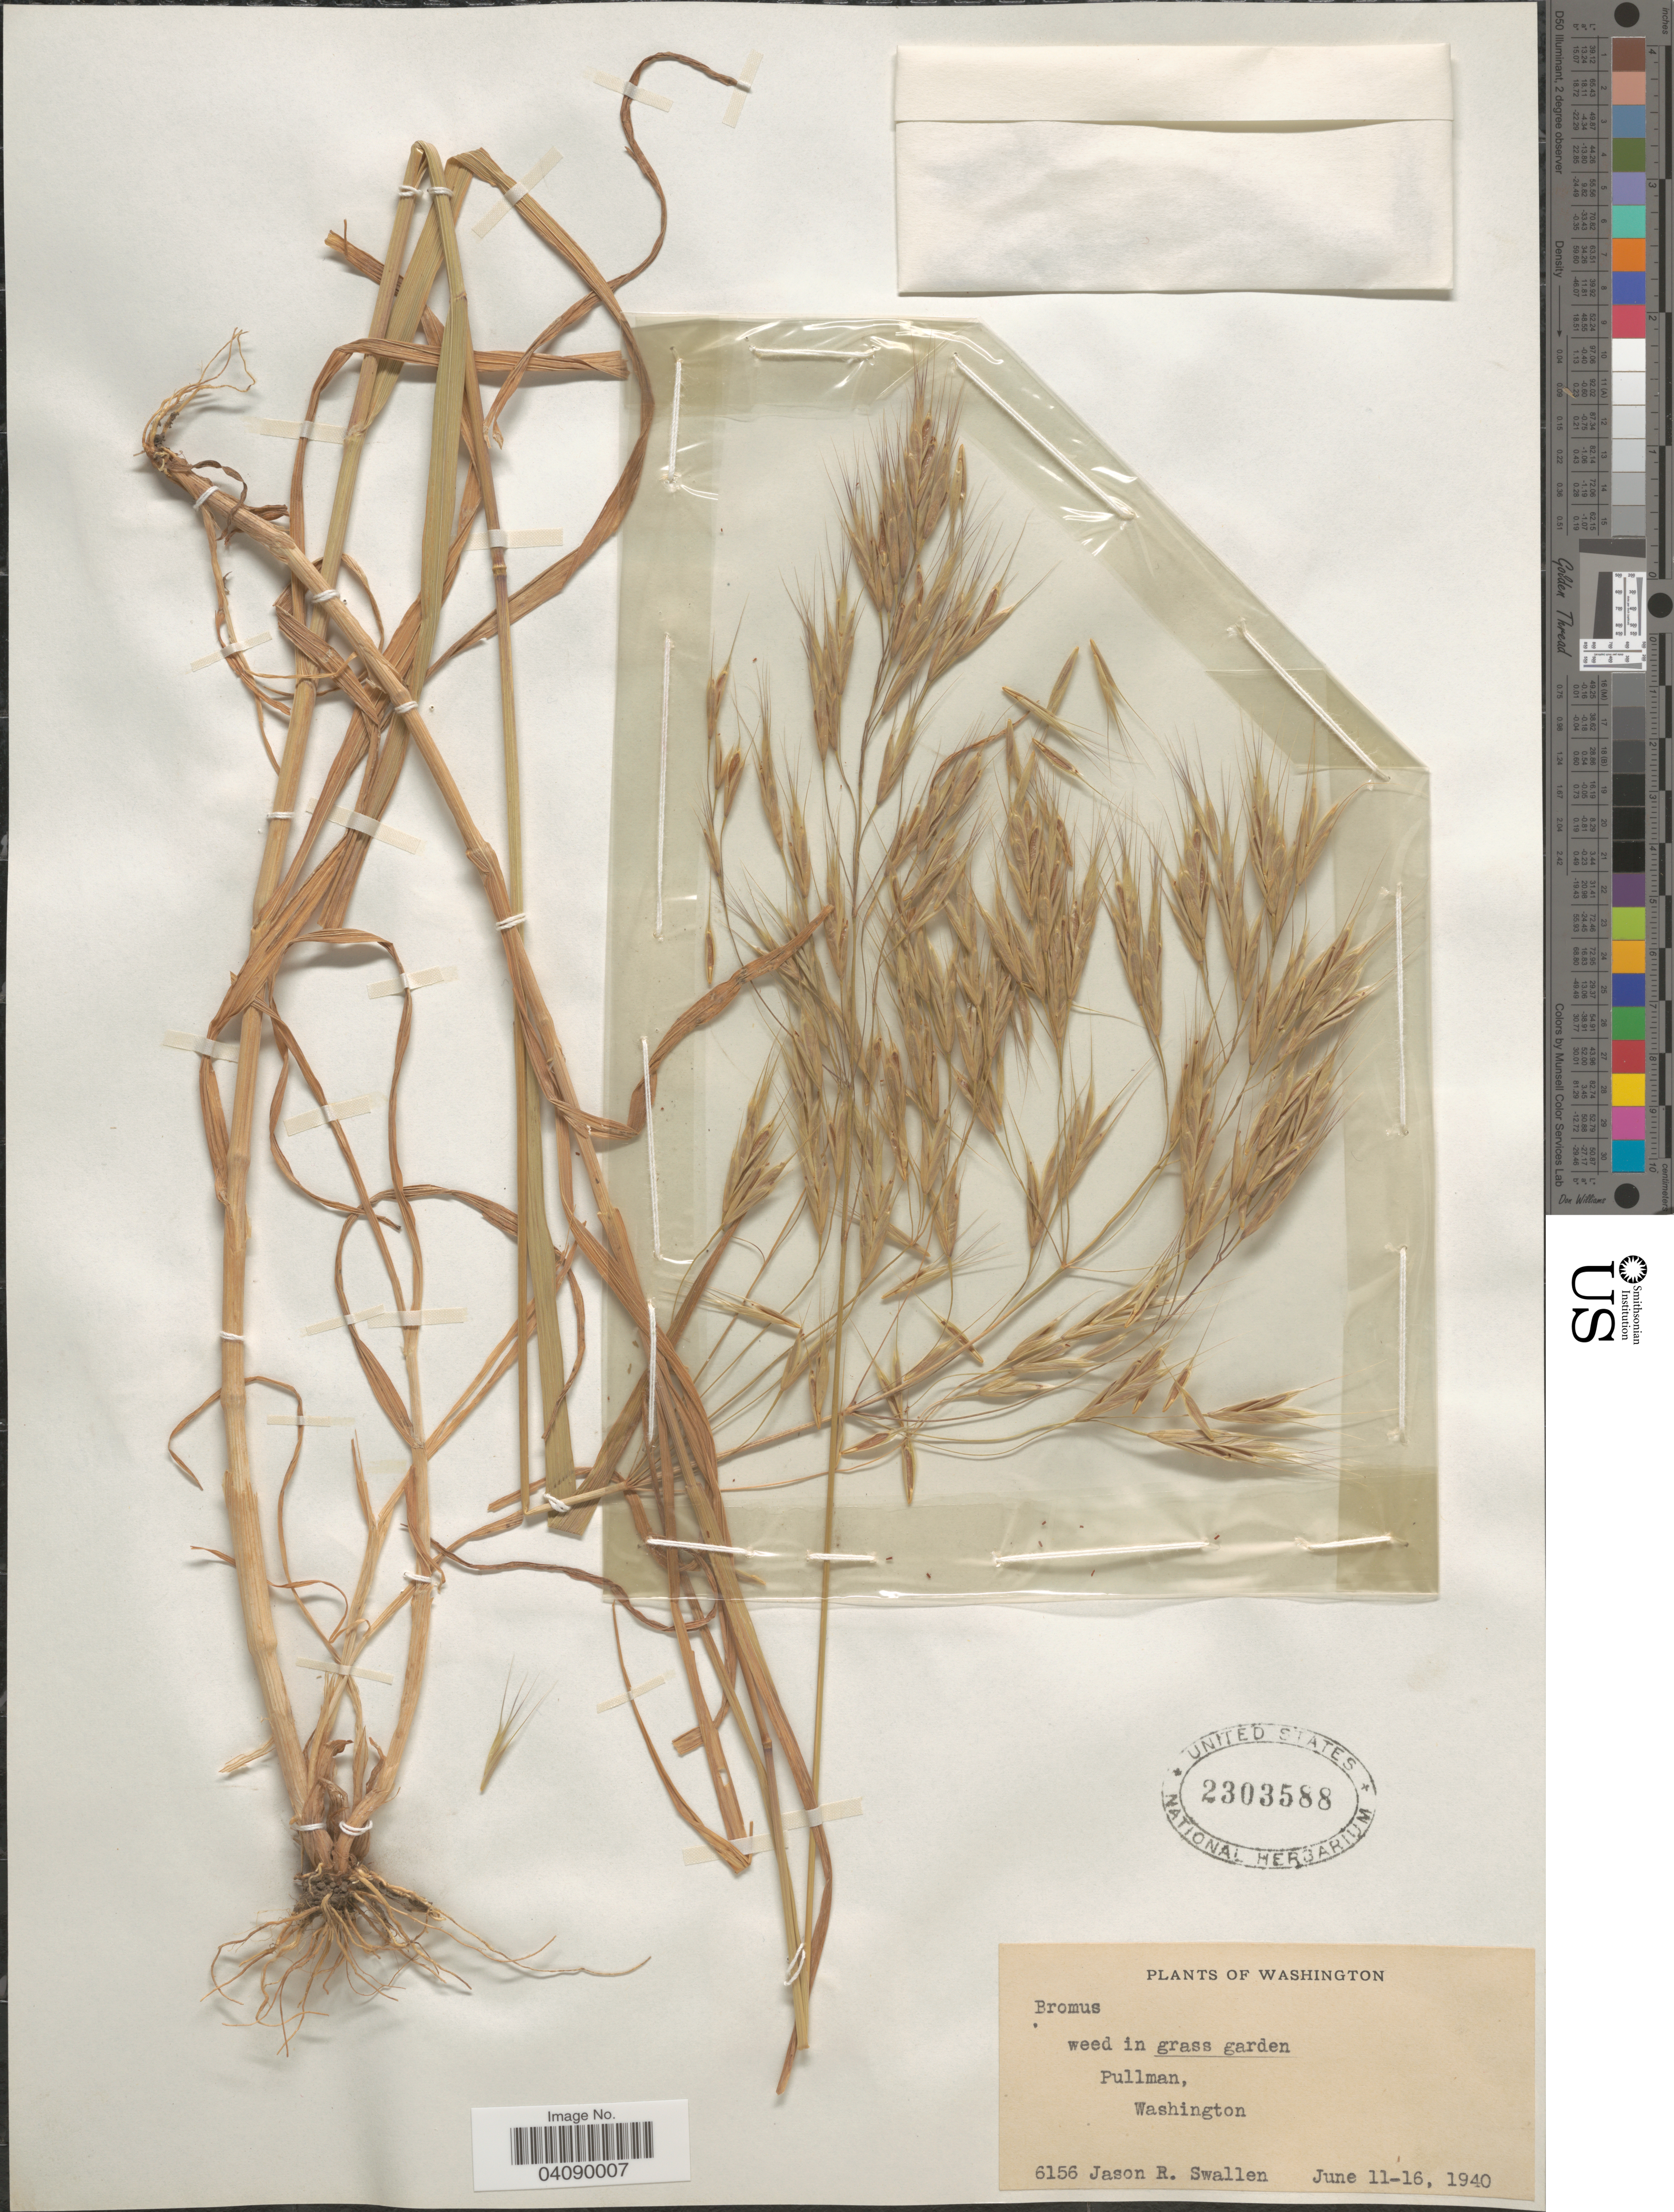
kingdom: Plantae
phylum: Tracheophyta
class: Liliopsida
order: Poales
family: Poaceae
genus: Bromus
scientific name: Bromus sp.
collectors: J. R. Swallen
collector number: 6156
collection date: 1940-06-11/1940-06-16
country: United States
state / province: Washington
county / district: Whitman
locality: Pullman.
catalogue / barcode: US 2303588